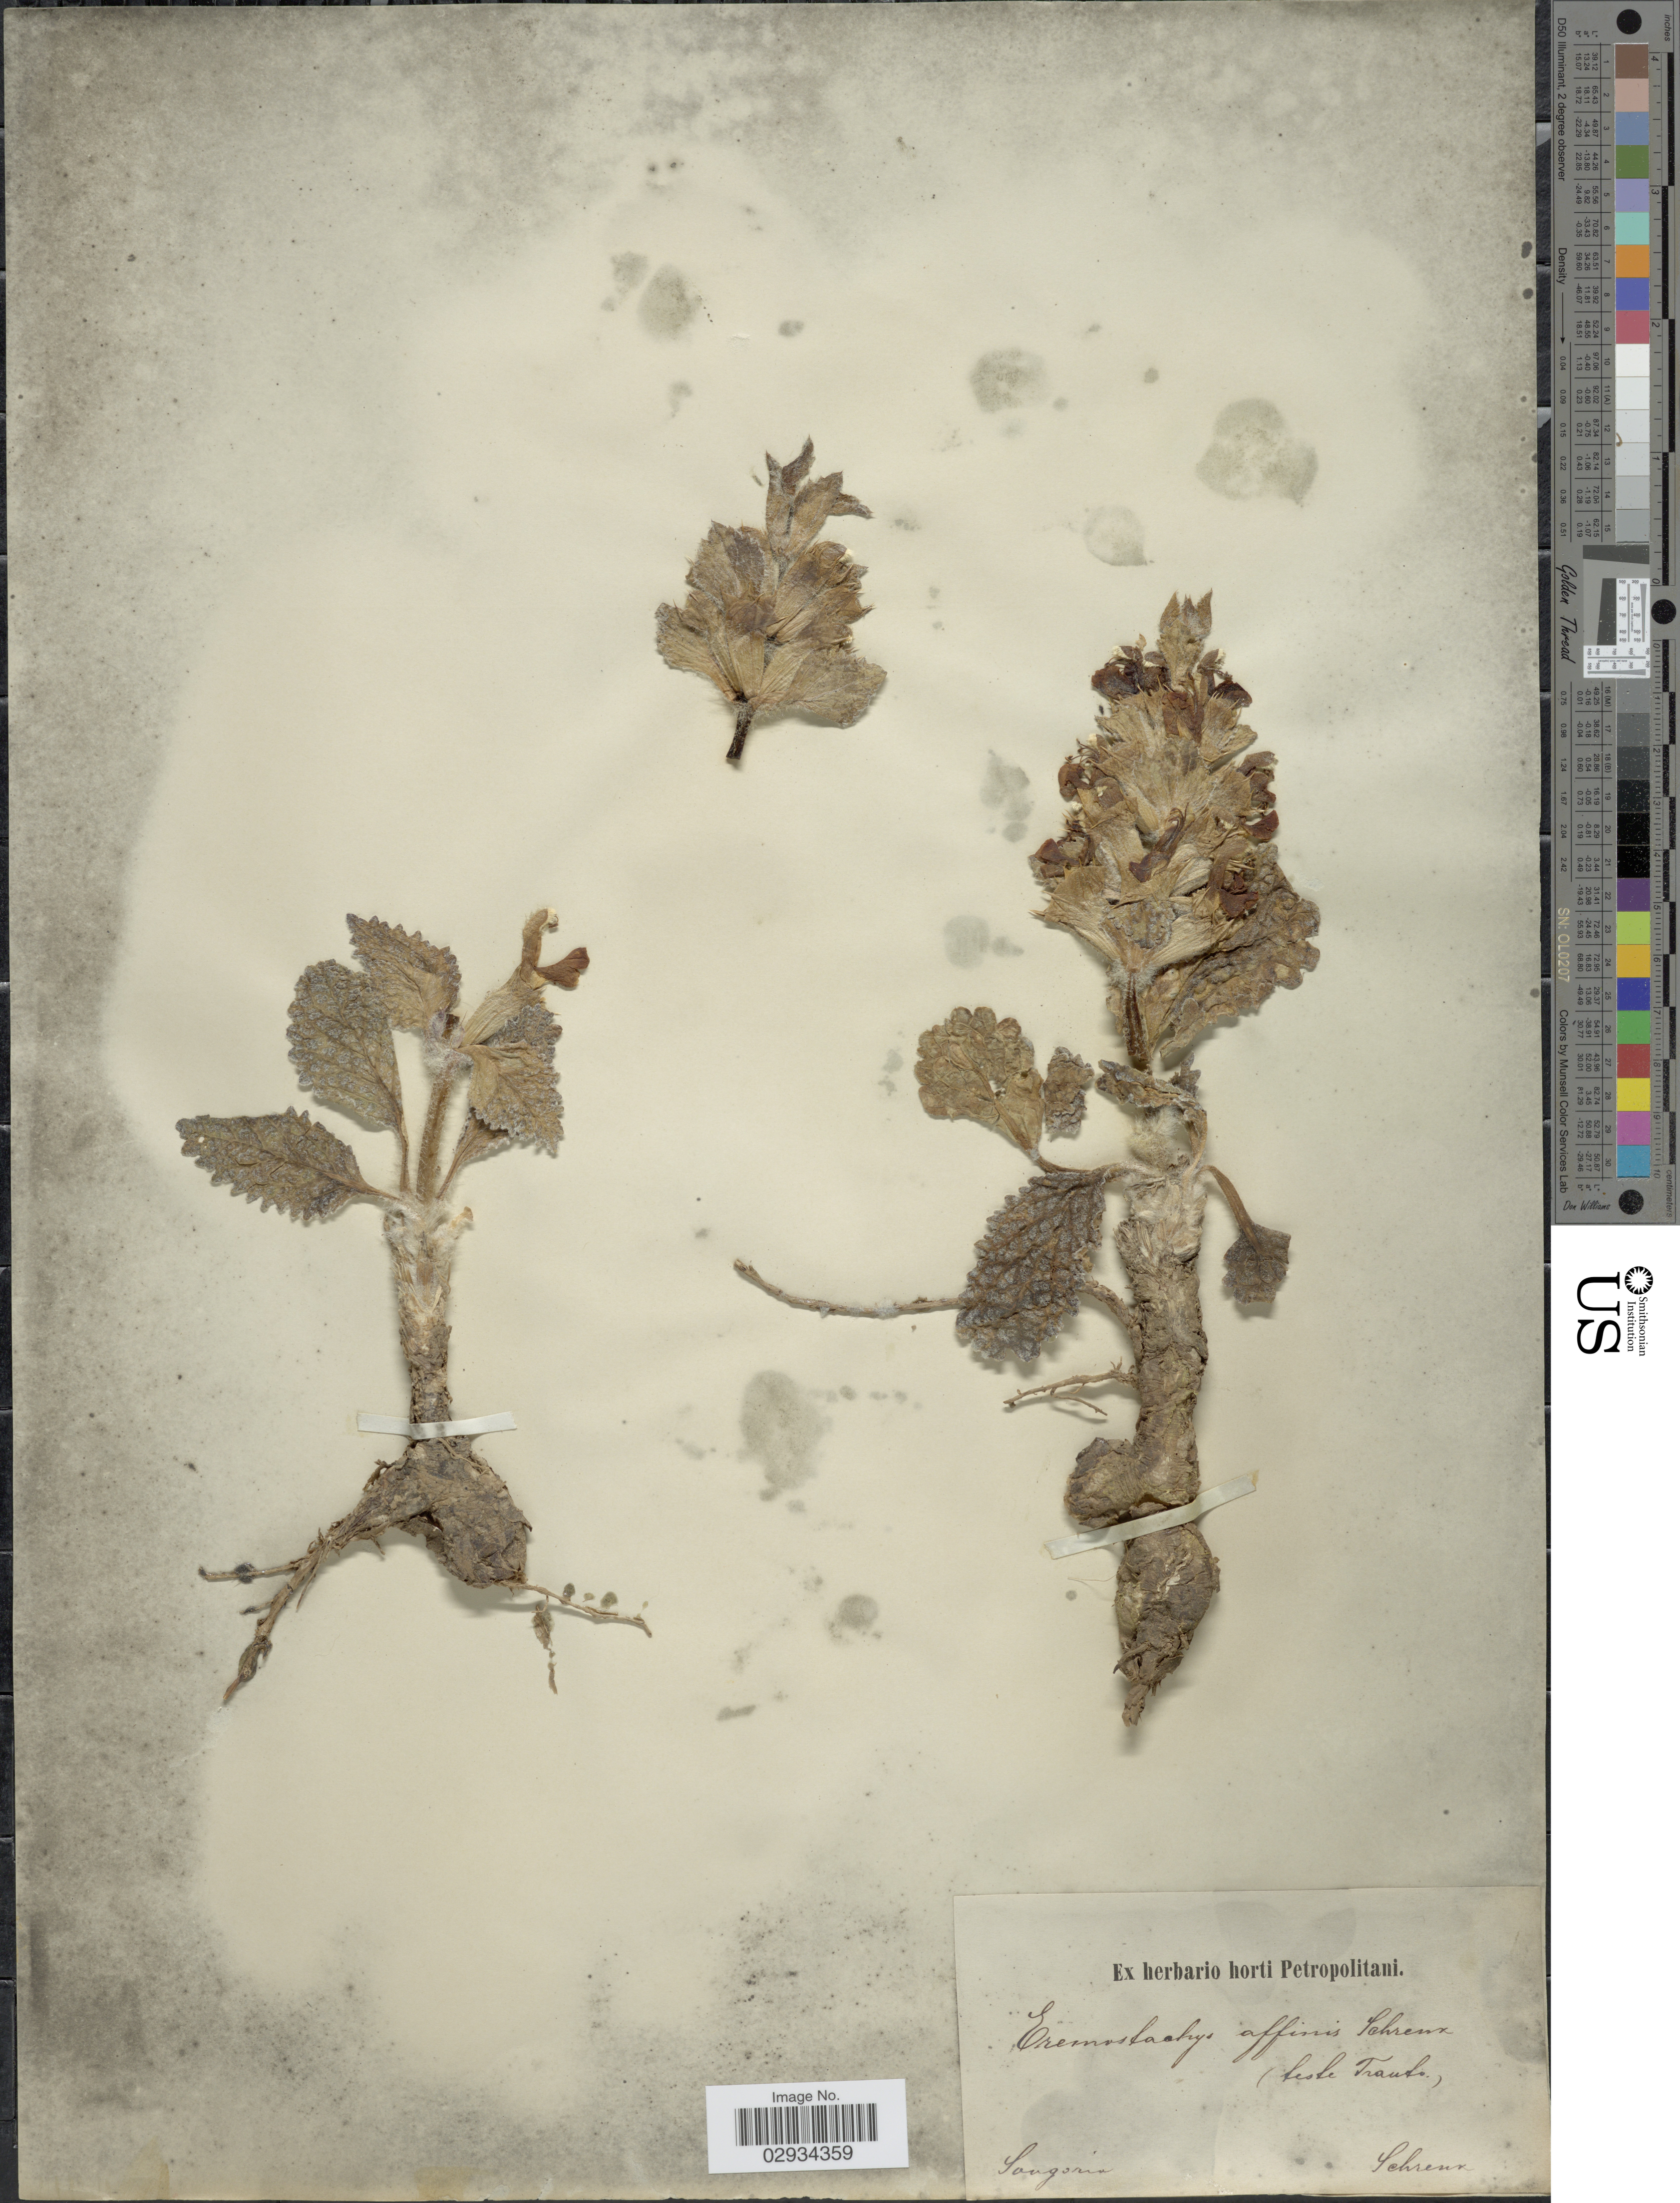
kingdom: Plantae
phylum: Tracheophyta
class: Magnoliopsida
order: Lamiales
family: Lamiaceae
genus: Eremostachys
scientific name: Eremostachys affinis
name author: Schrenk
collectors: A.G. Schrenk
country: Kazakhstan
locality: Songarei.